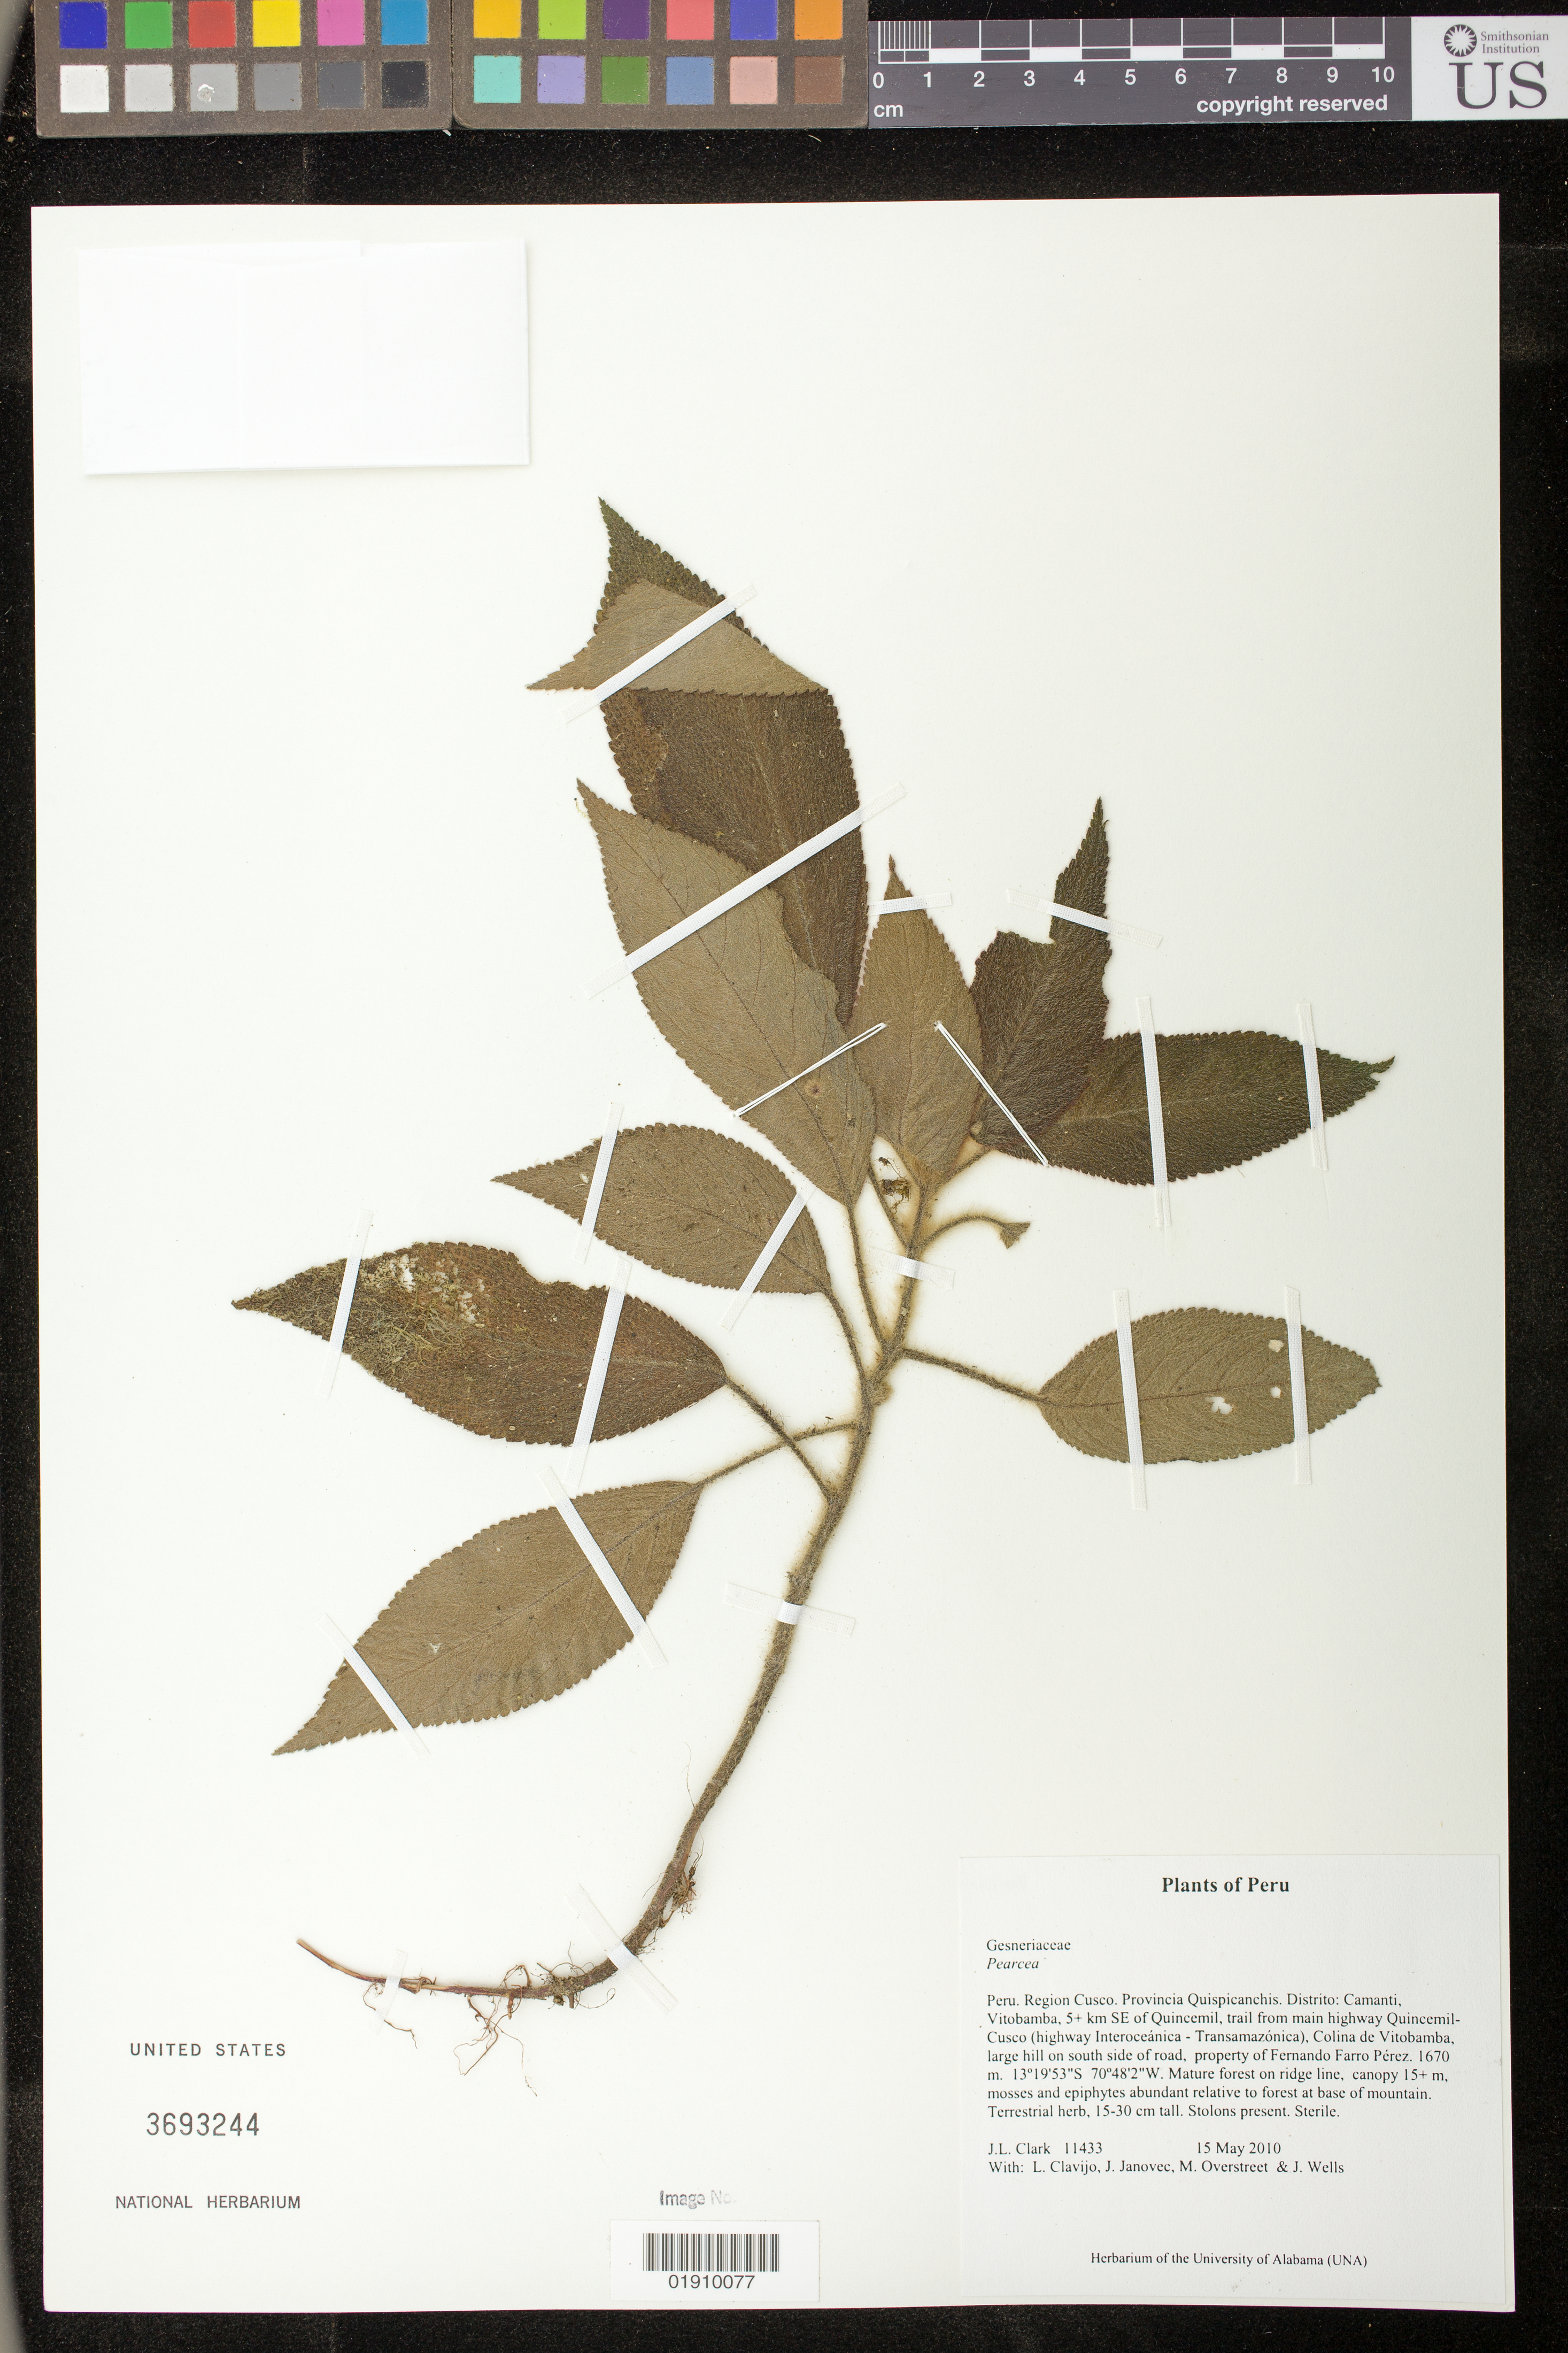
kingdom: Plantae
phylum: Tracheophyta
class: Magnoliopsida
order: Lamiales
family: Gesneriaceae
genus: Pearcea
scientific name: Pearcea sp.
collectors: J. L. Clark, L. Clavijo, J. Janovec, M. Overstreet & J. Wells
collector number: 11433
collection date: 2010-05-15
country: Peru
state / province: Cusco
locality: Provincia Quispicanchis. Distrito: Camanti, Vitobamba, 5+ km SE of Quincemil, trail from main highway Quincemil-Cusco (highway Interoceánica - Transamazónica), Colina de Vitobamba, large hill on south side of road, property of Fernando Farro Pérez.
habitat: Mature forest on ridge line, canopy 15+ m, mosses and epiphytes abundant relative to forest at base of mountain.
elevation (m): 1670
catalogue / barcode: US 3693244